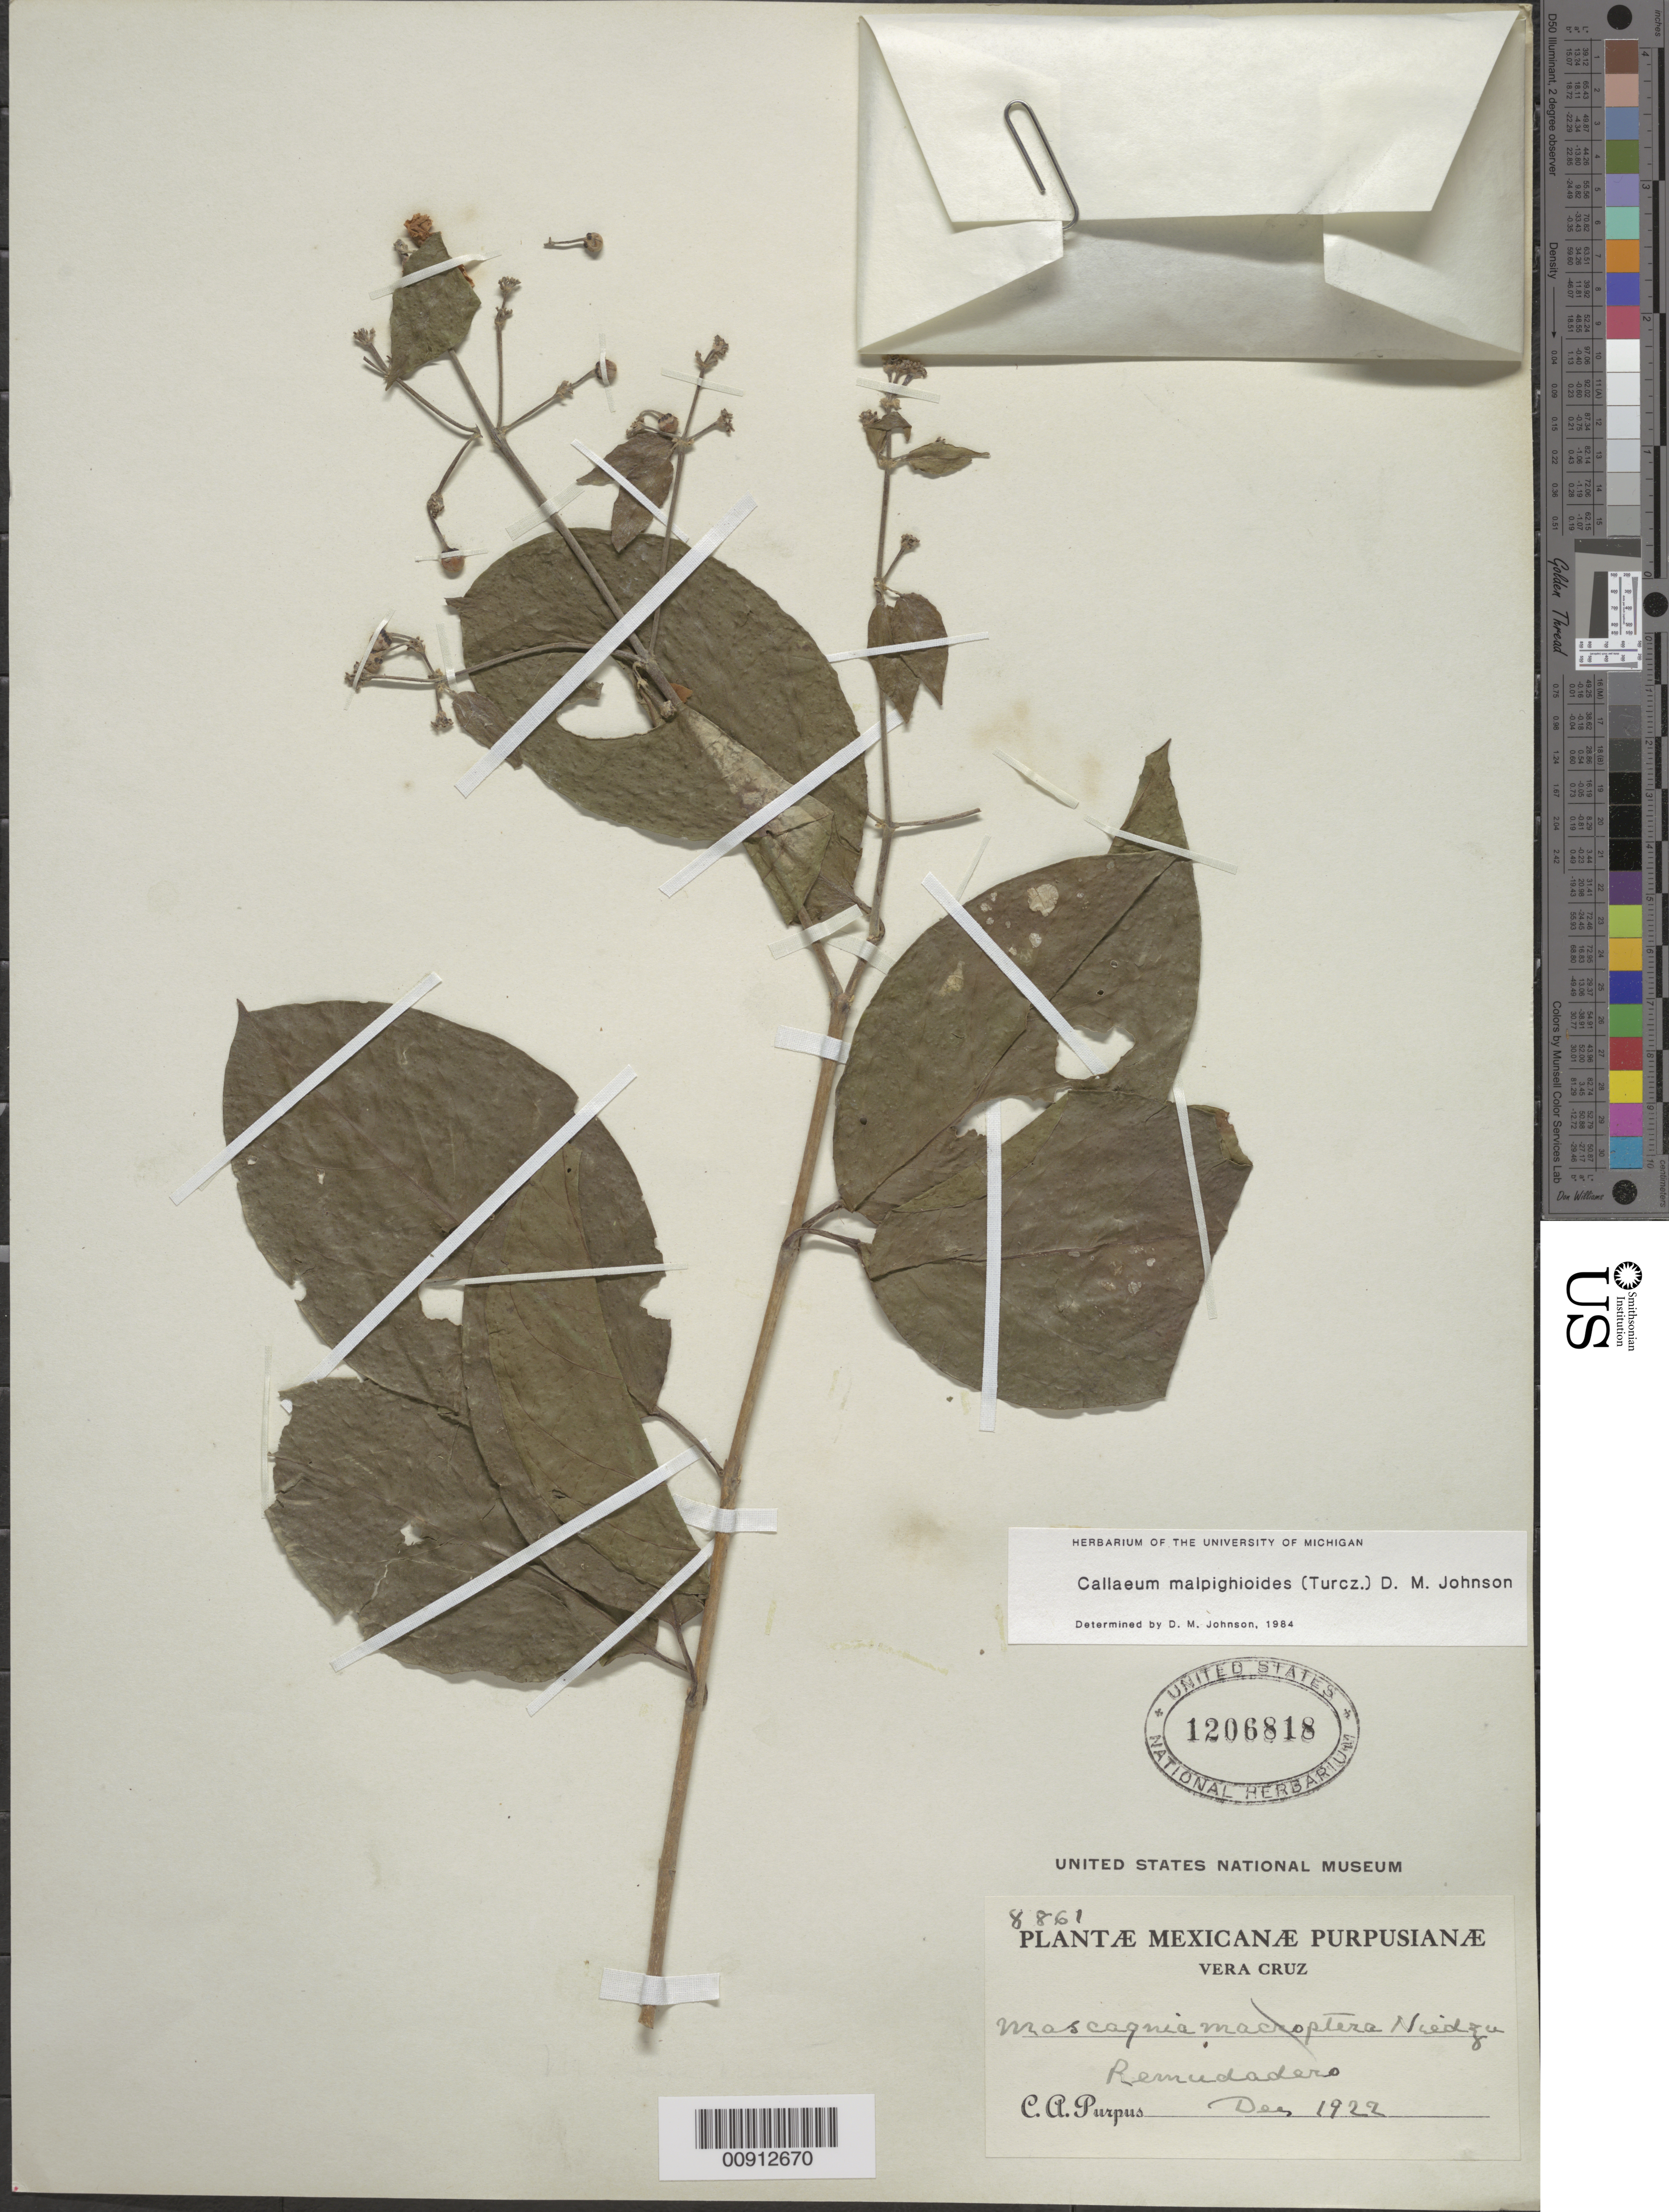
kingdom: Plantae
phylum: Tracheophyta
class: Magnoliopsida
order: Malpighiales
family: Malpighiaceae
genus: Callaeum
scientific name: Callaeum malpighioides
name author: (Turcz.) D.M. Johnson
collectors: C. A. Purpus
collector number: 8861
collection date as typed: Dec 1922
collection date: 1922-12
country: Mexico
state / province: Veracruz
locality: Remudadero, Veracruz.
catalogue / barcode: US 1206818